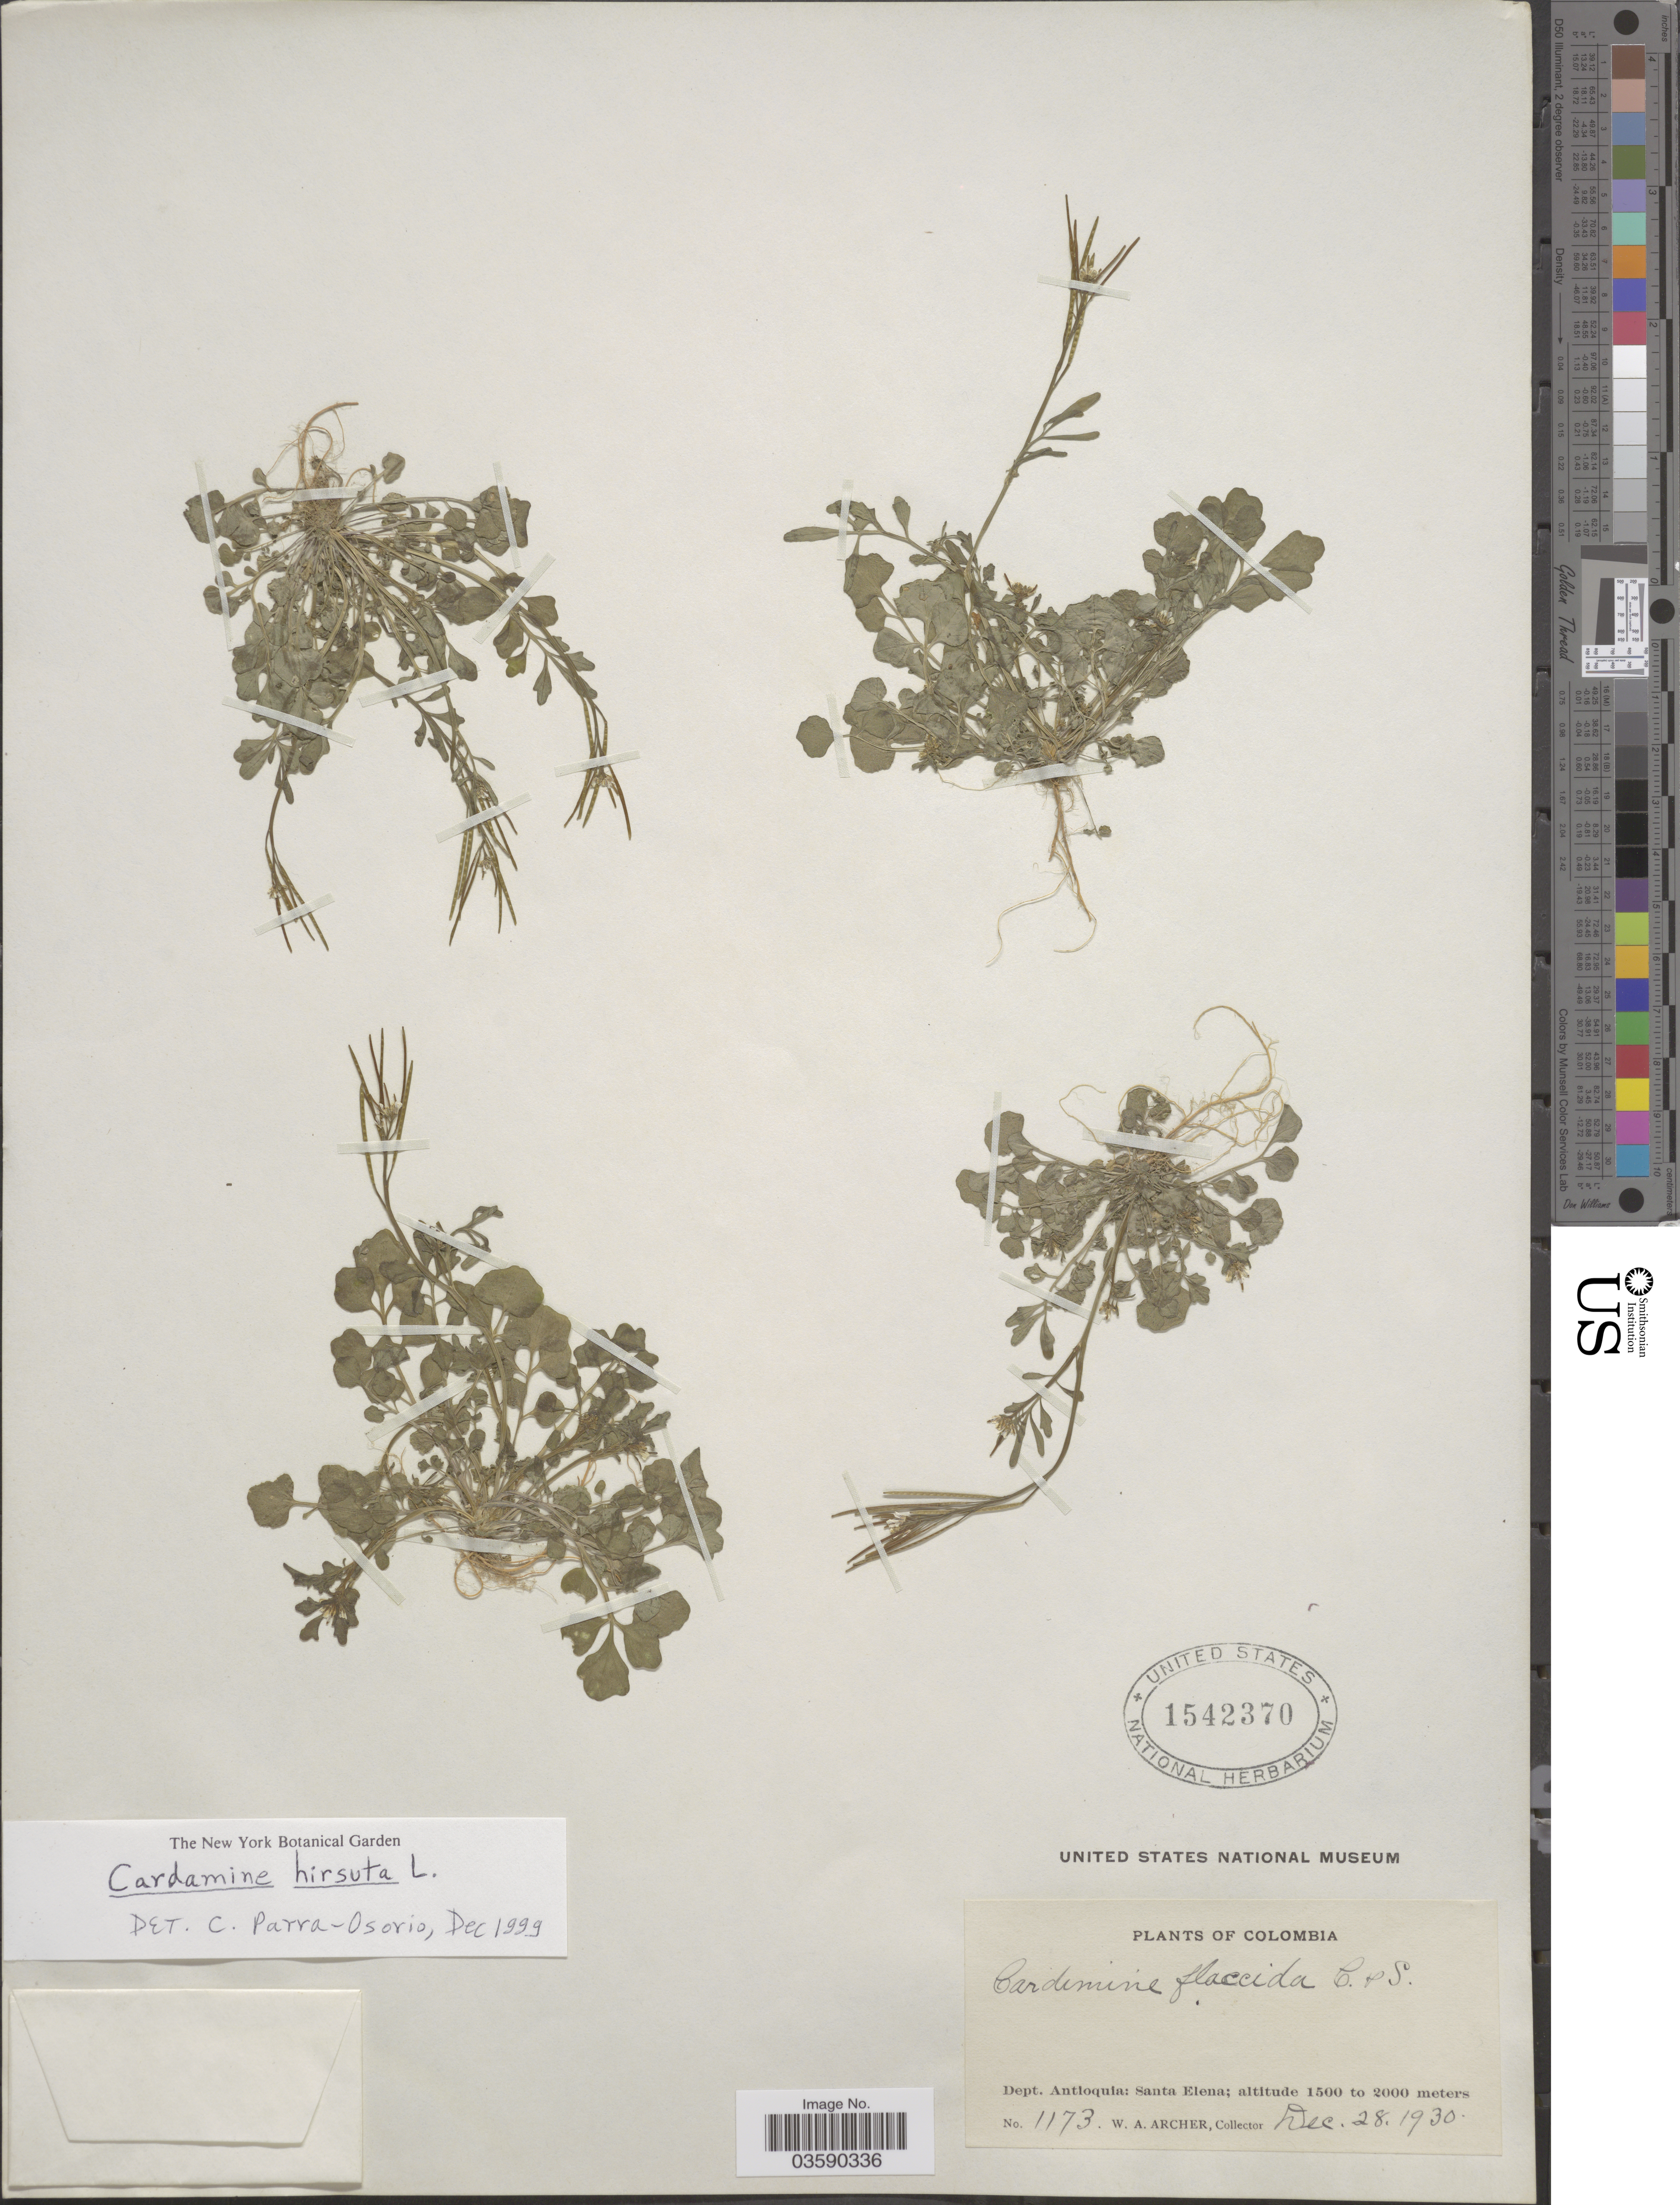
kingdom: Plantae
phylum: Tracheophyta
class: Magnoliopsida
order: Brassicales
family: Brassicaceae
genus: Cardamine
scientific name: Cardamine hirsuta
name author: L.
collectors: W. Archer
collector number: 1173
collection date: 1930-12-28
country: Colombia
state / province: Antioquia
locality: Dept. Antioquia: Santa Elena.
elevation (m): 1500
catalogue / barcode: US 1542370